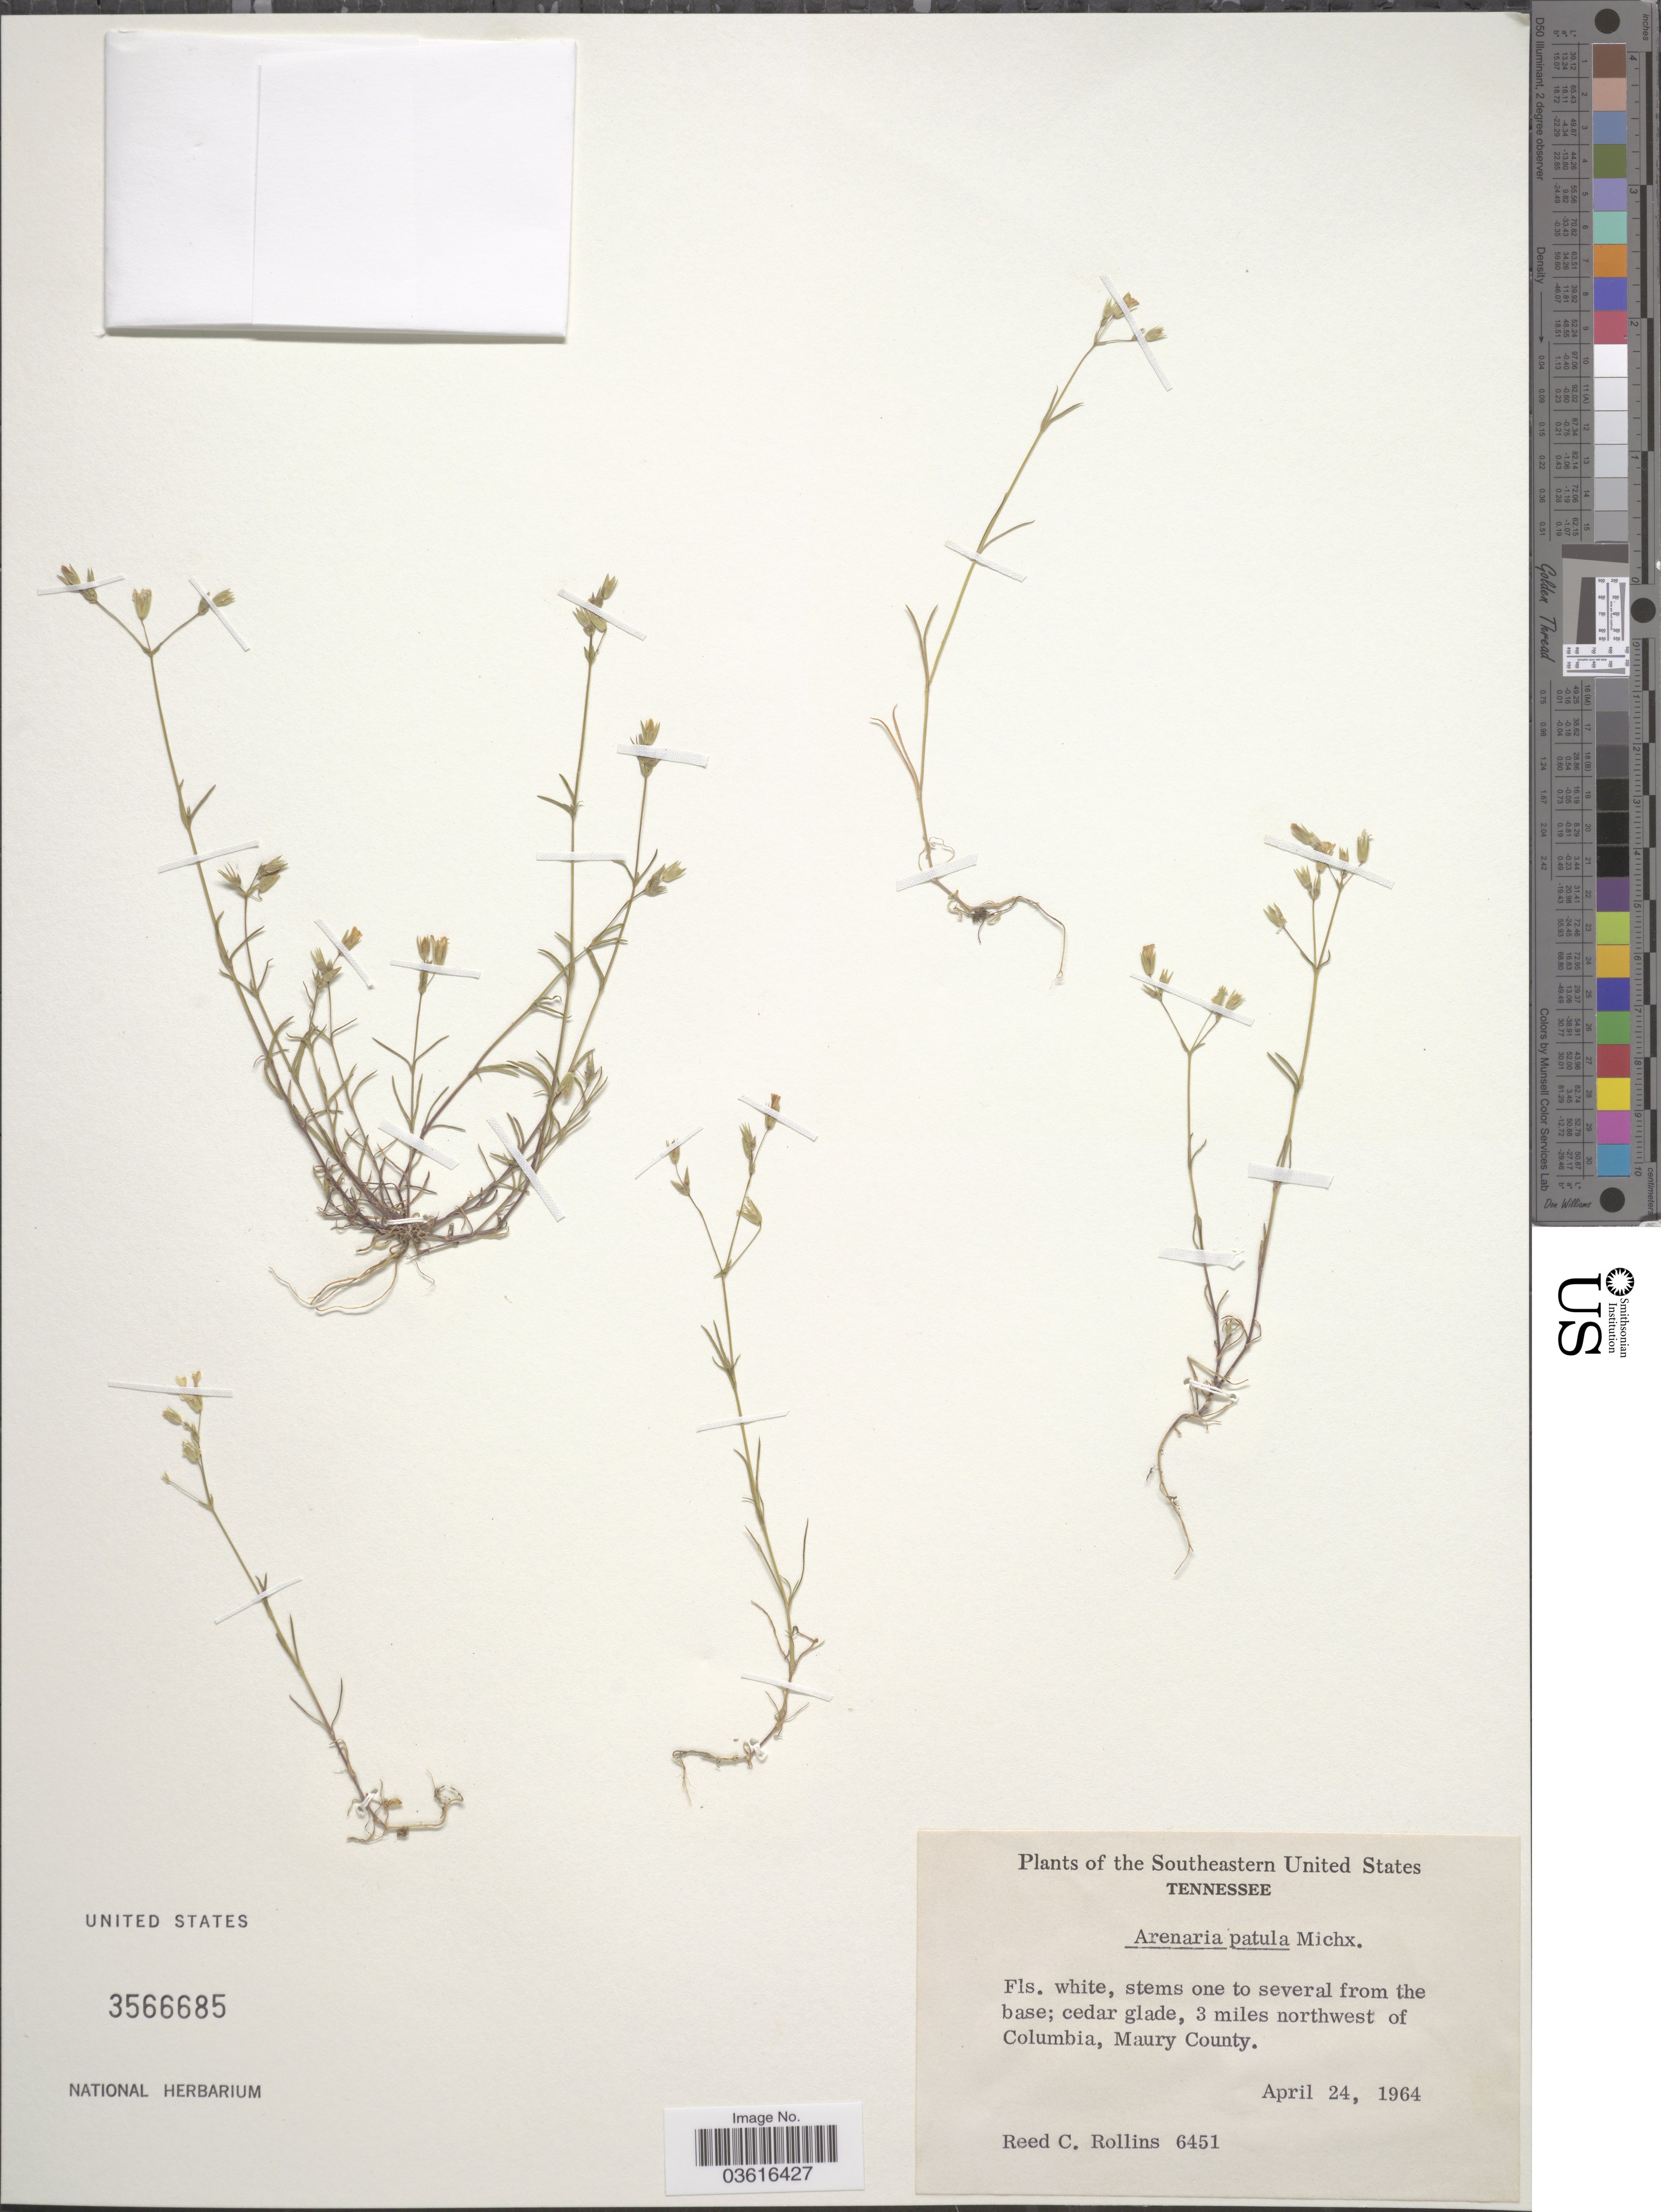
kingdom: Plantae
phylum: Tracheophyta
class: Magnoliopsida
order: Caryophyllales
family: Caryophyllaceae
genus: Minuartia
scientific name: Minuartia patula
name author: (Michx.) Mattf.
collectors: R. C. Rollins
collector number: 6451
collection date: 1964-04-24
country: United States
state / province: Tennessee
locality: Southern United States. Stems one to several from the base; cedar glade, 3 miles northwest of Columbia, Maury County.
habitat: cedar glade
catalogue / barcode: US 3566685